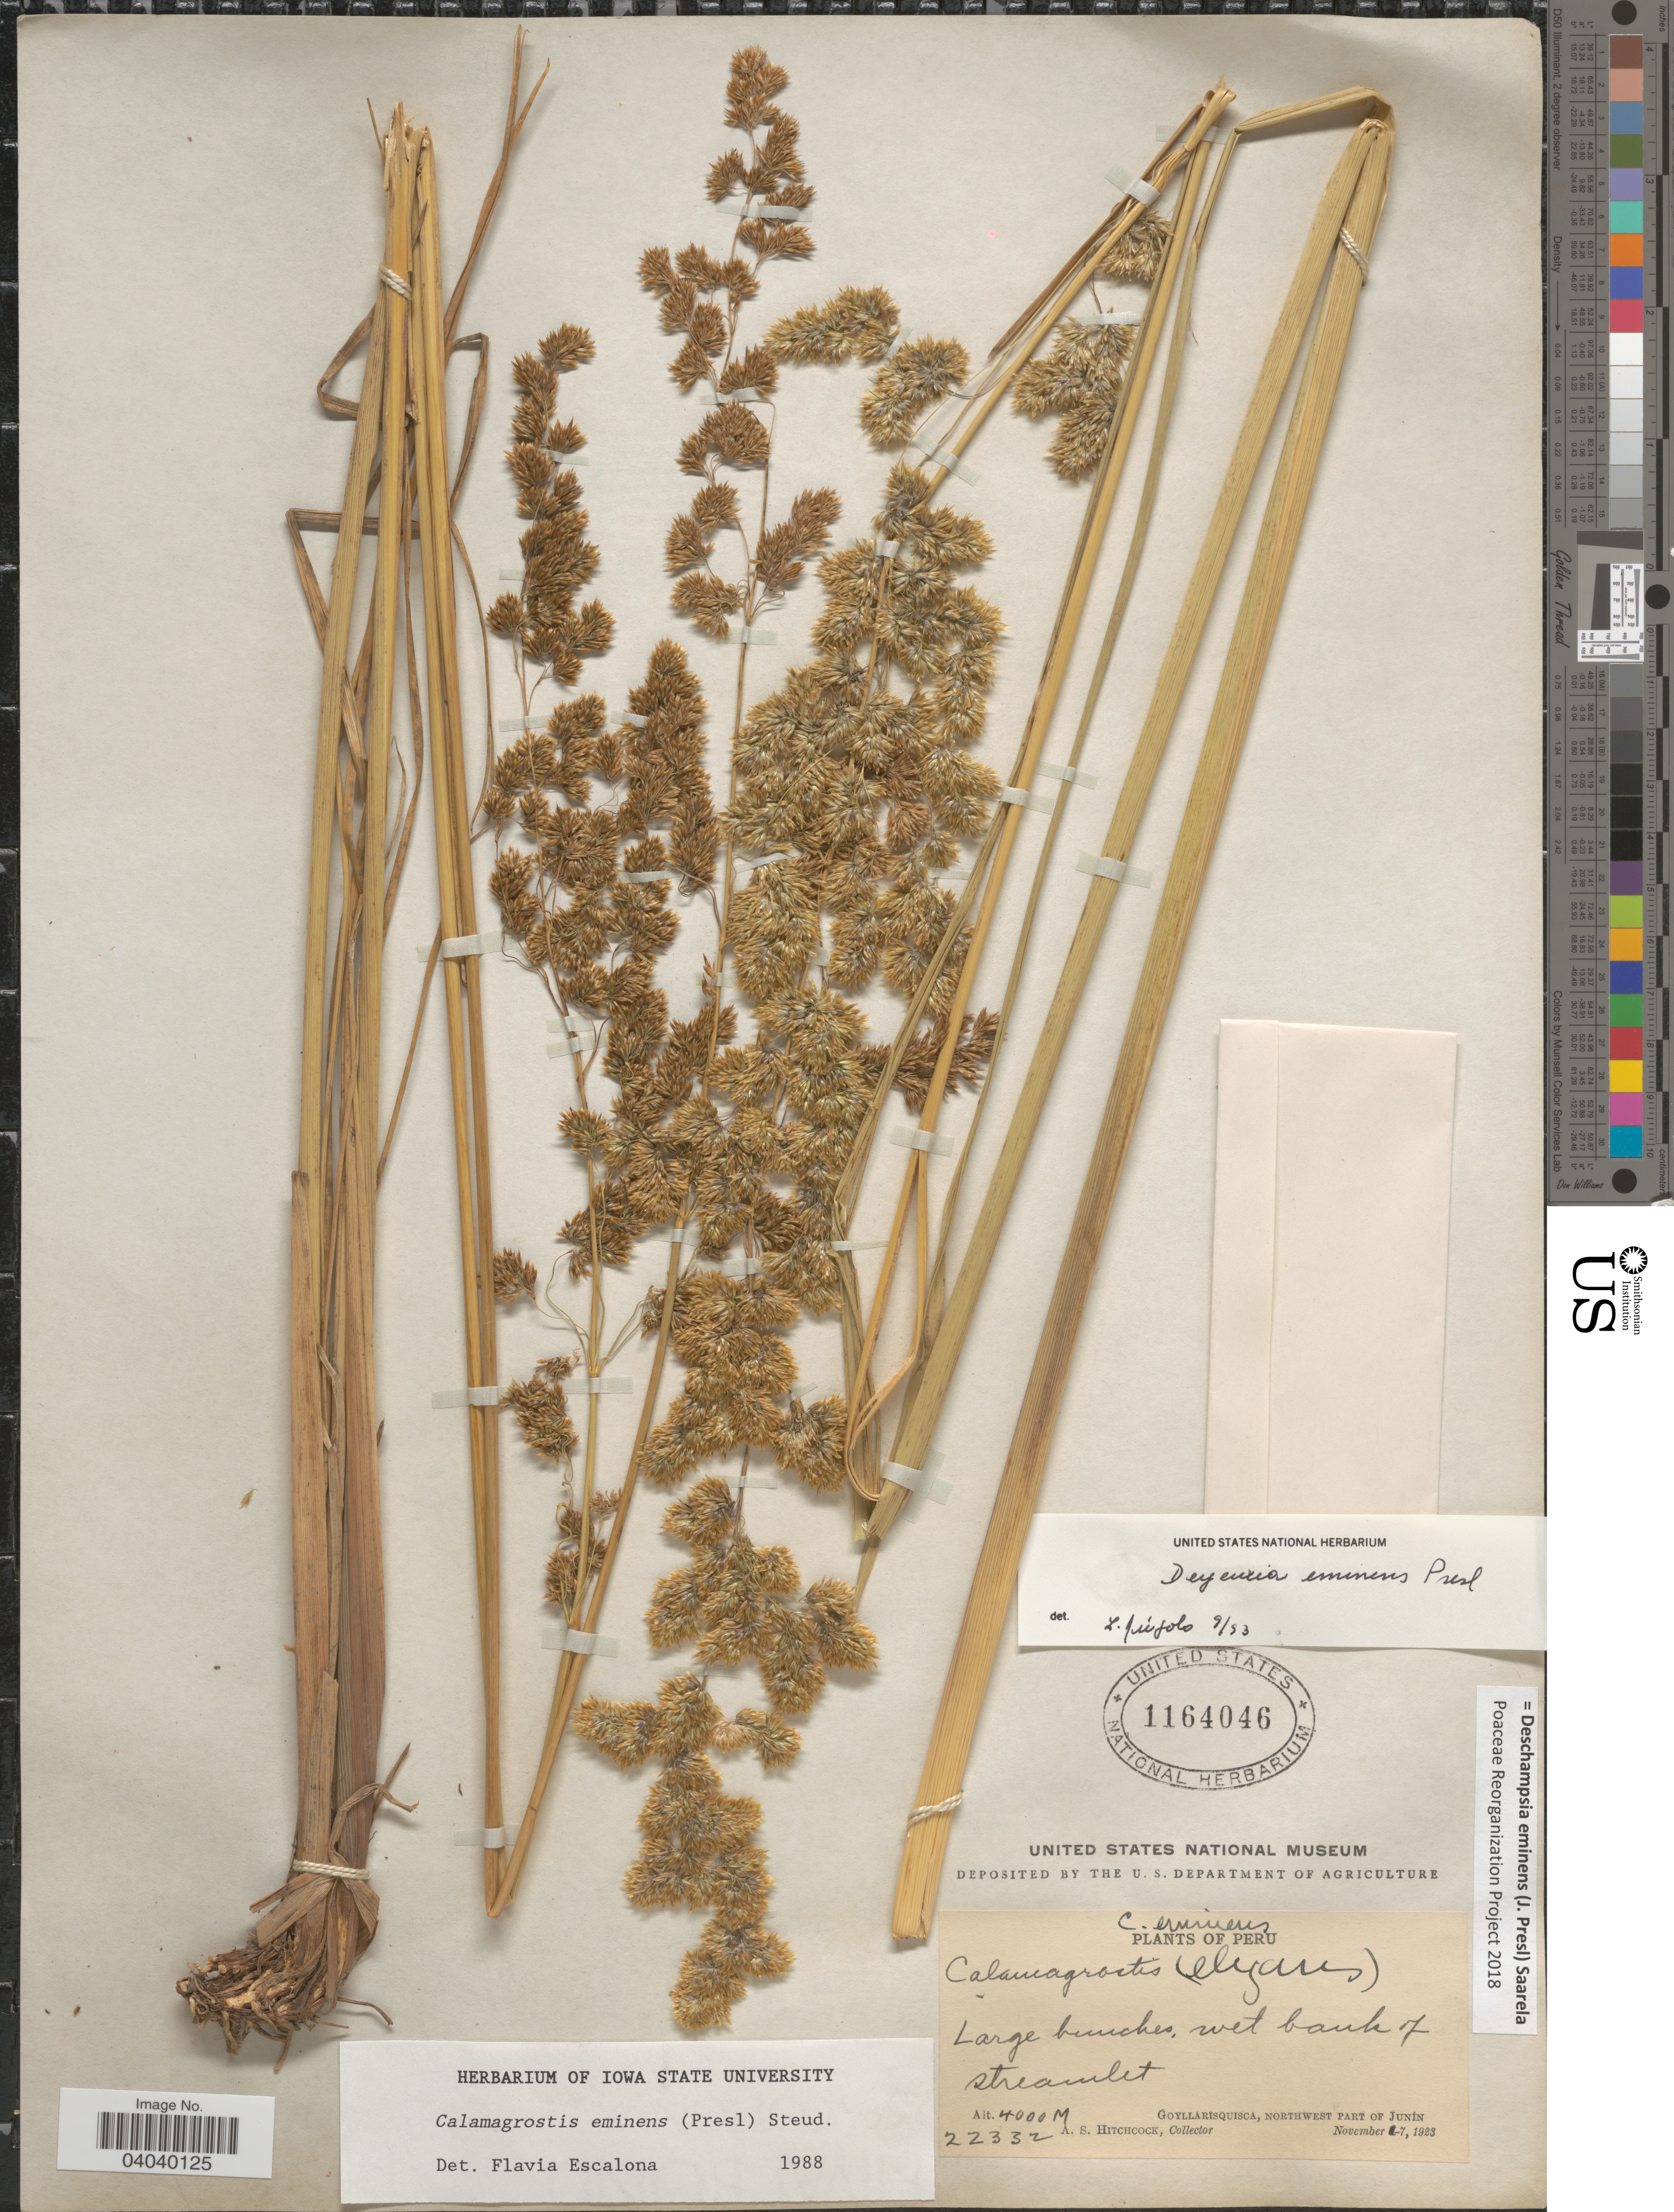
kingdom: Plantae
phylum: Tracheophyta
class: Liliopsida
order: Poales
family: Poaceae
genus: Deschampsia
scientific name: Deschampsia eminens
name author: (J. Presl) Saarela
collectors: A. S. Hitchcock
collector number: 22332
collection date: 1923-11-07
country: Peru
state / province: Junín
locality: Goyllarisquisca, northwest part of Junín.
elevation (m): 4000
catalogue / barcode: US 1164046